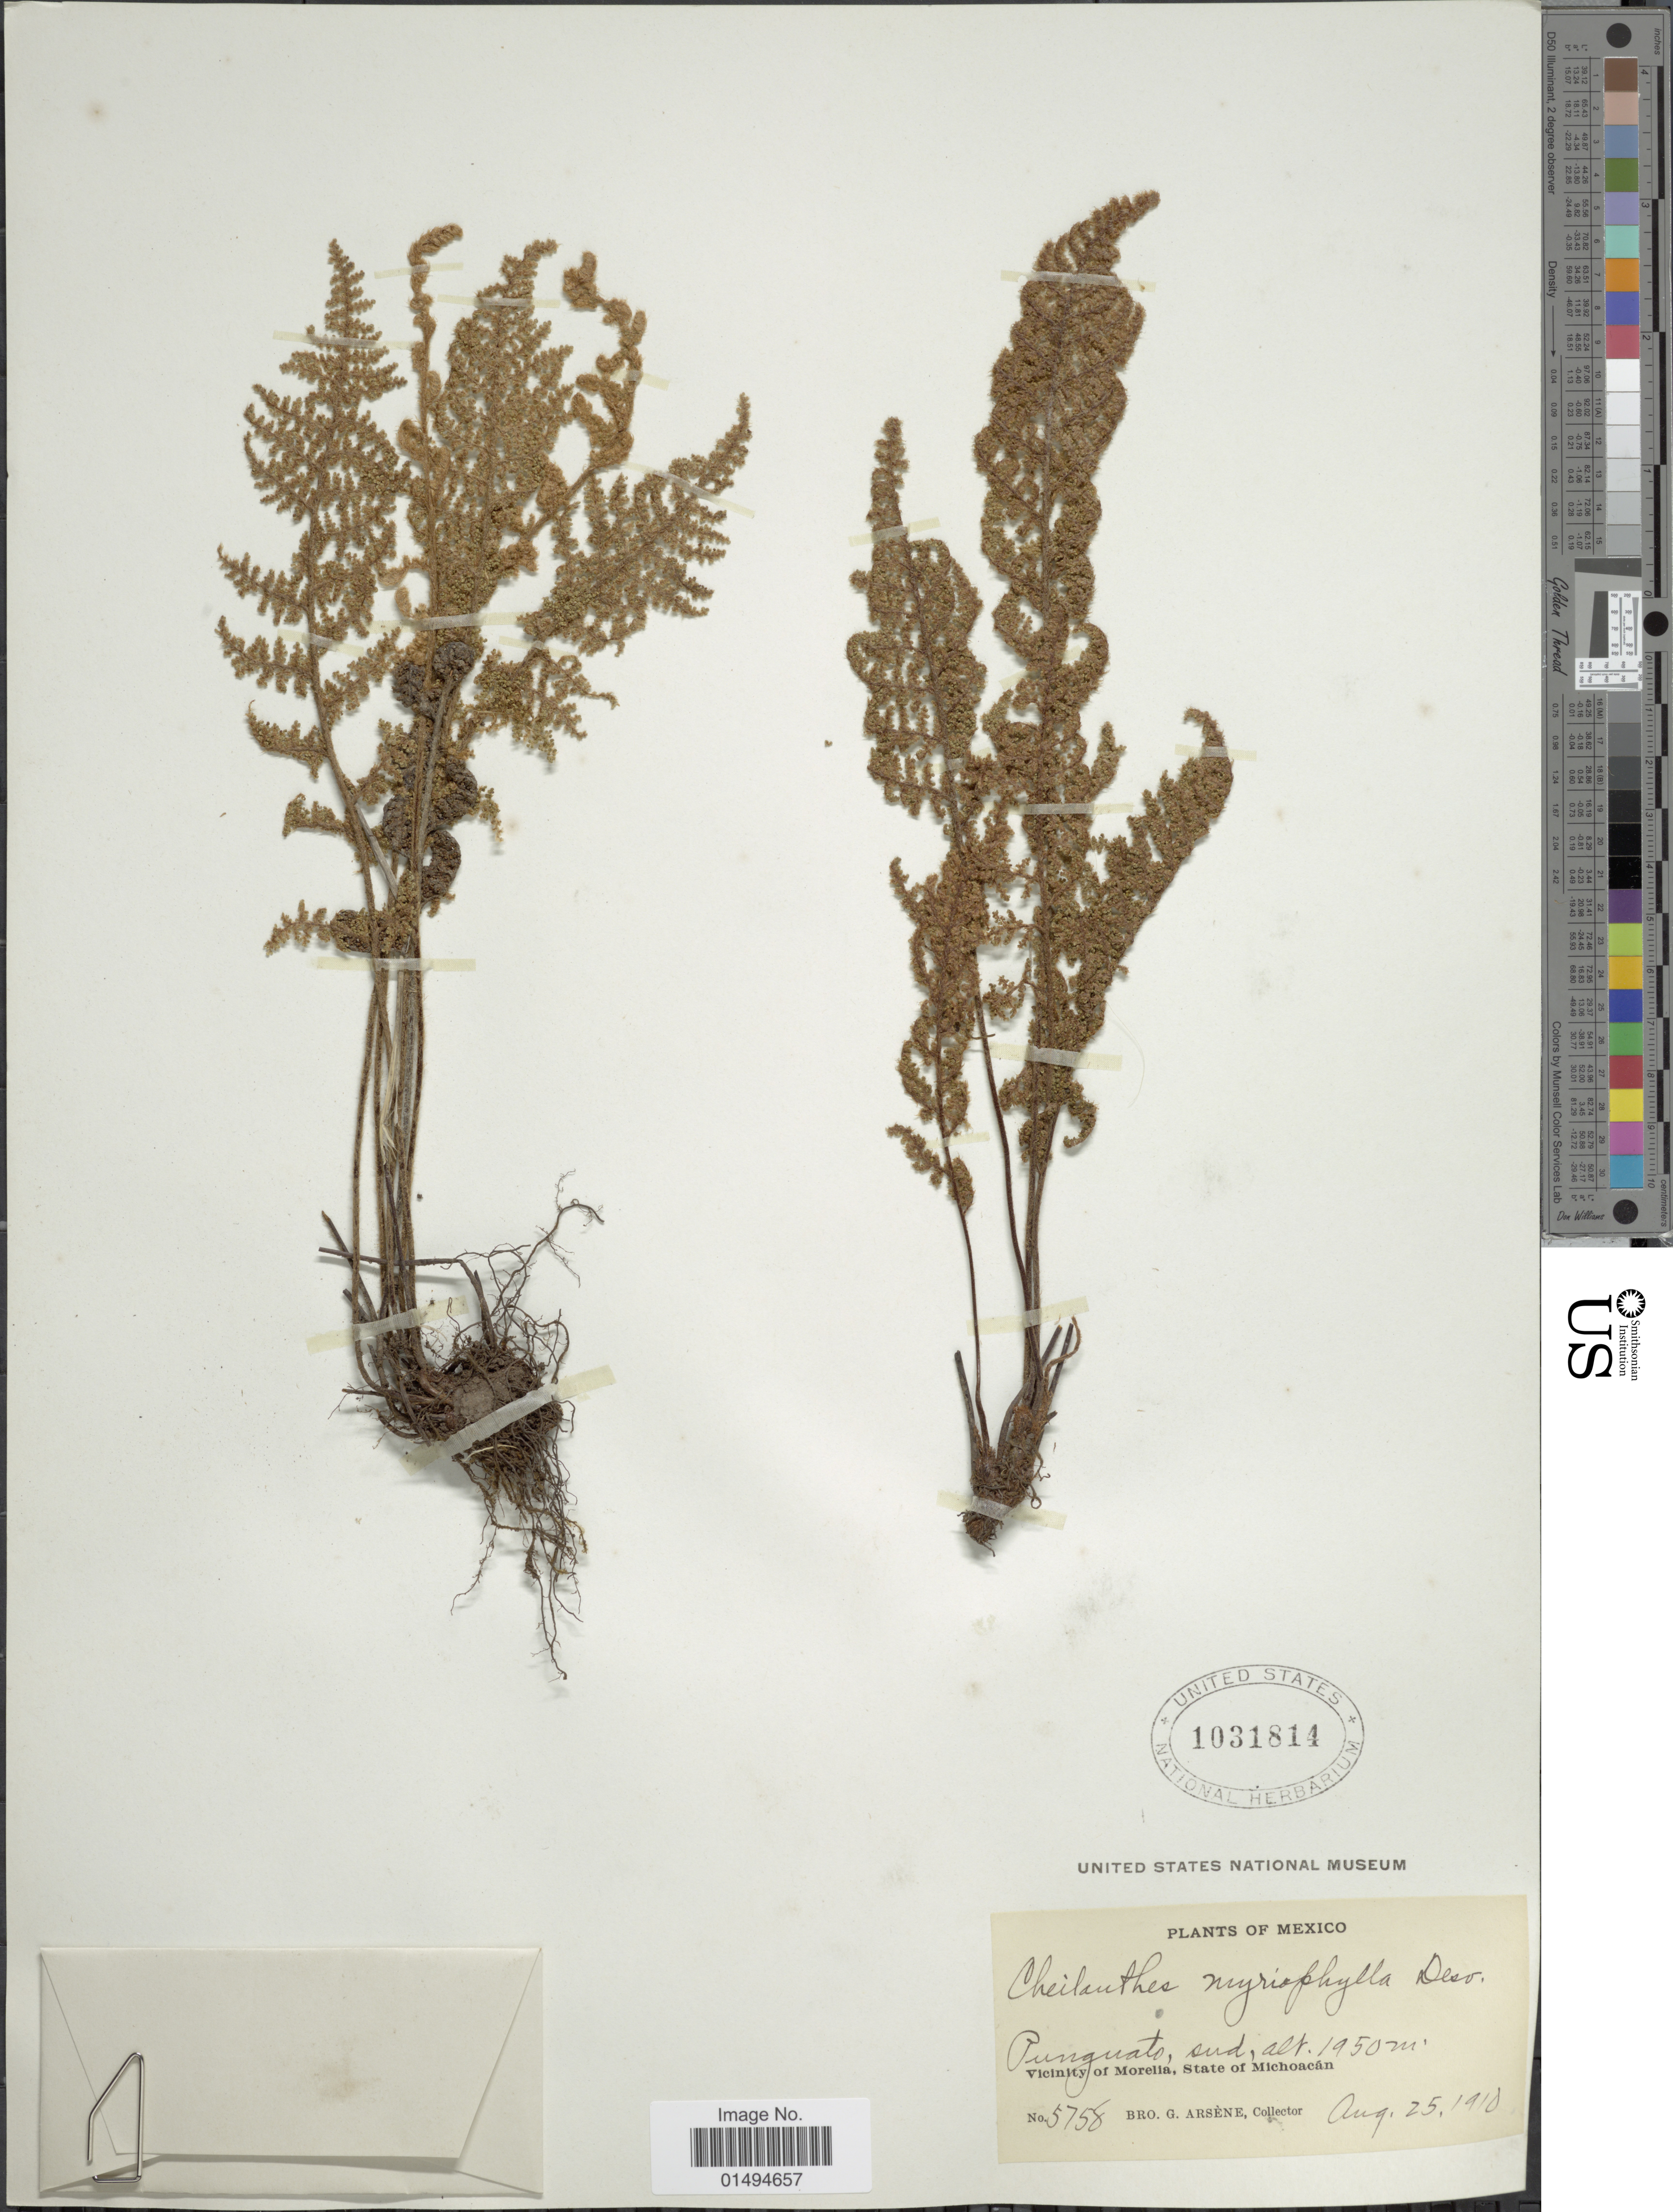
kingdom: Plantae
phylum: Tracheophyta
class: Polypodiopsida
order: Polypodiales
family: Pteridaceae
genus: Myriopteris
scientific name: Myriopteris myriophylla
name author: (Desv.) J. Sm.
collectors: Bro. G. Arsène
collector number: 5758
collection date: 1910-08-25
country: Mexico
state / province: Michoacán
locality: Punguato, Vicinity of Morelia, State of Michoacan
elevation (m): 1950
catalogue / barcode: US 1031814